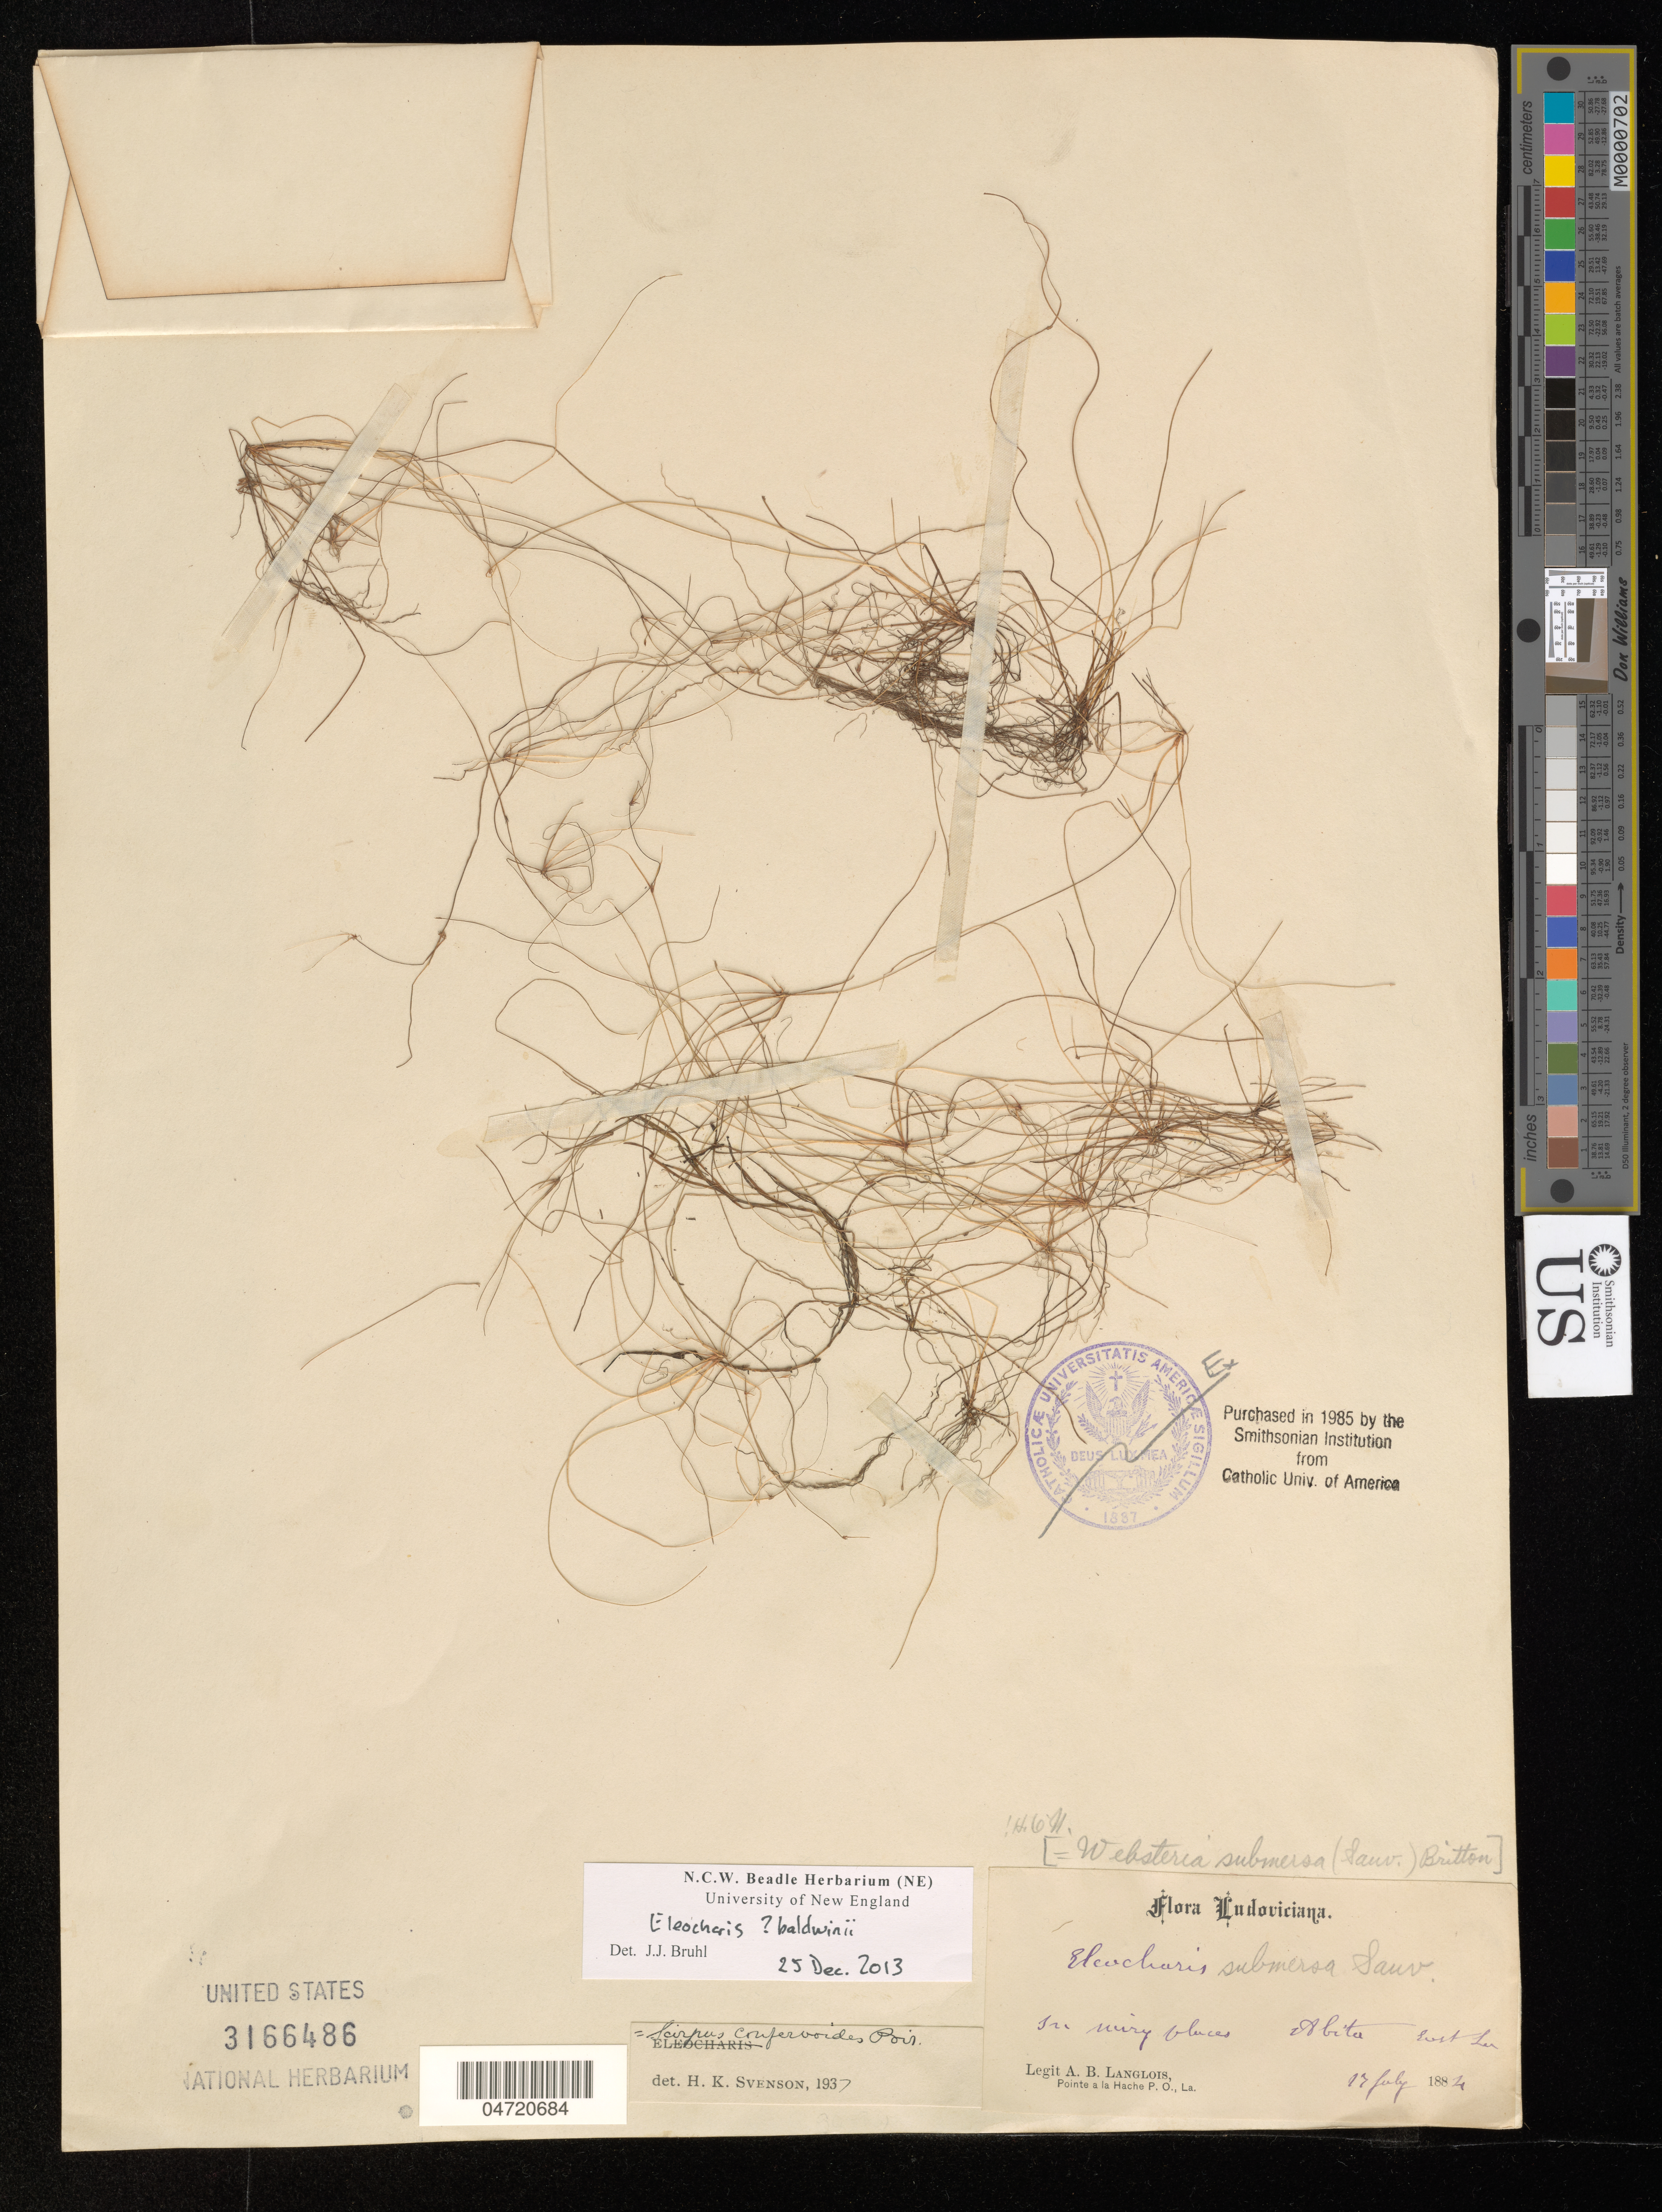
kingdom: Plantae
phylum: Tracheophyta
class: Liliopsida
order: Poales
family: Cyperaceae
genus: Eleocharis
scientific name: Eleocharis baldwinii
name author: (Torr.) Chapm.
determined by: Bruhl, J. J., (NE), University of New England (AUSTRALIA)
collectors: A. Langlois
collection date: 1884-07-17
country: United States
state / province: Louisiana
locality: Abita, East Louisiana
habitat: In "miry" places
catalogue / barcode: US 3166486